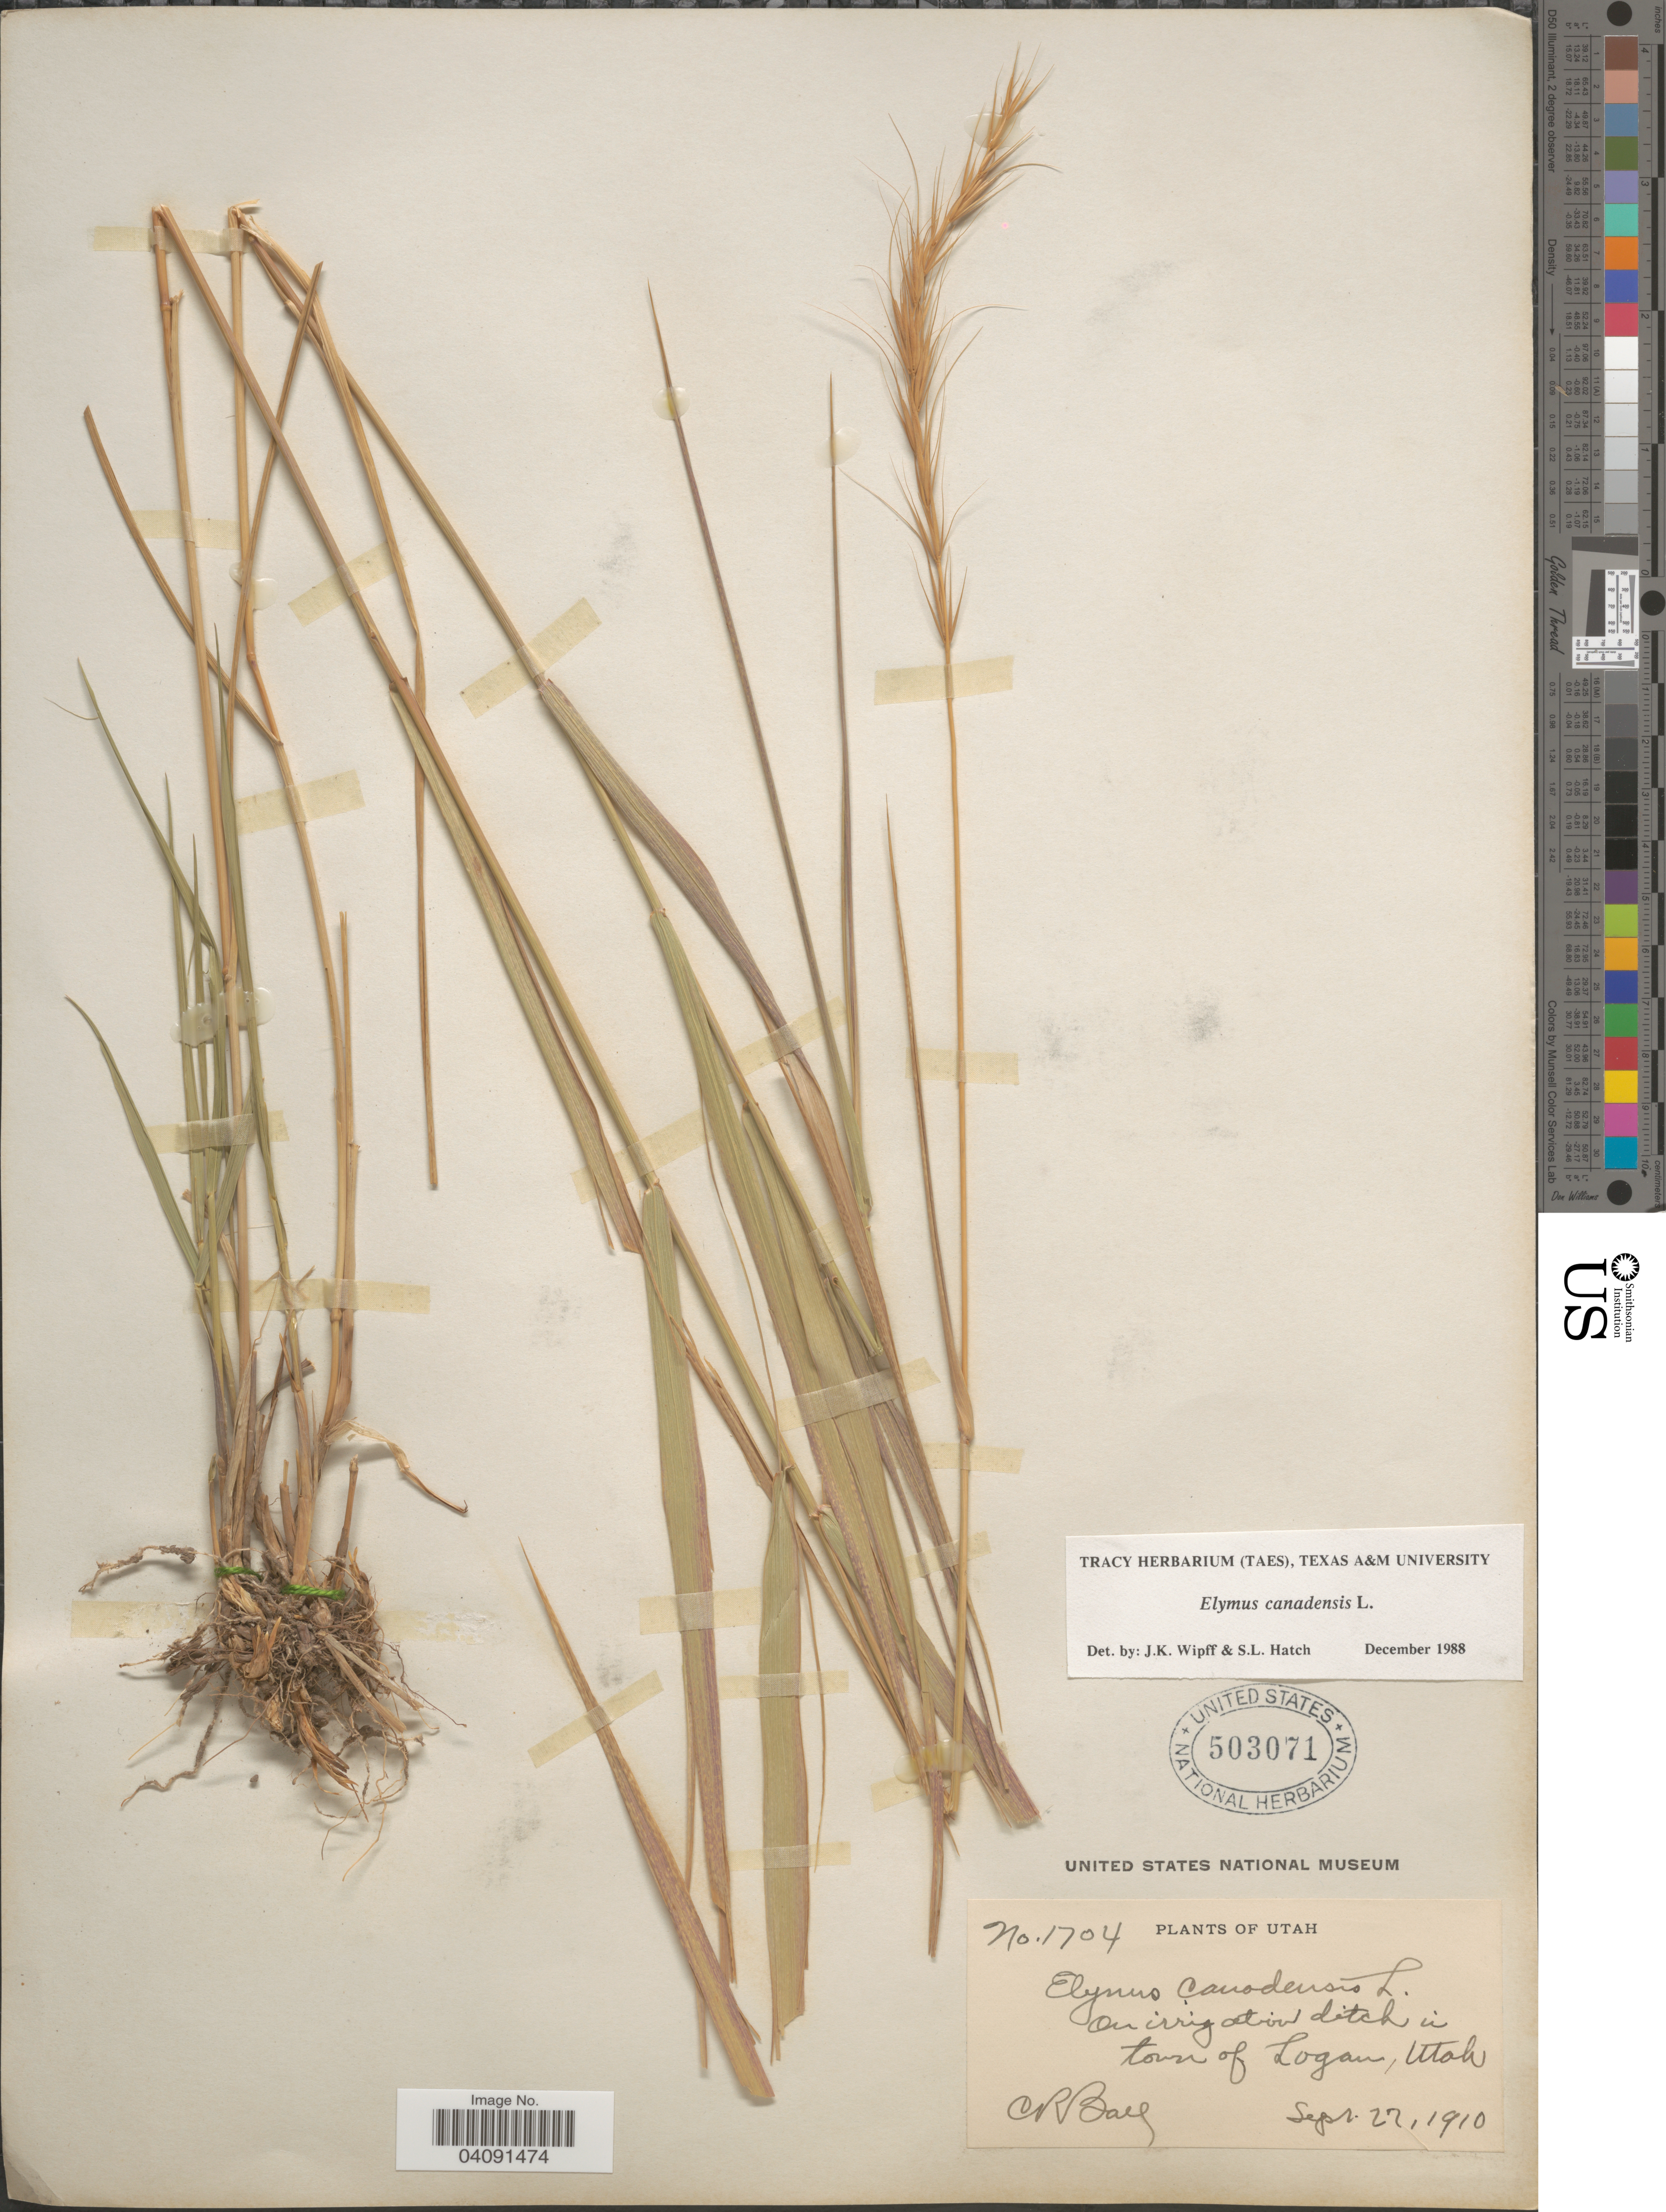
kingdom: Plantae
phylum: Tracheophyta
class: Liliopsida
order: Poales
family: Poaceae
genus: Elymus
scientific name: Elymus canadensis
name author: L.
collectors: C. R. Ball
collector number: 1704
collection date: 1910-09-22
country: United States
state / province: Utah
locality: On irrigated ditch in town of Logan.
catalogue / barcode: US 503071